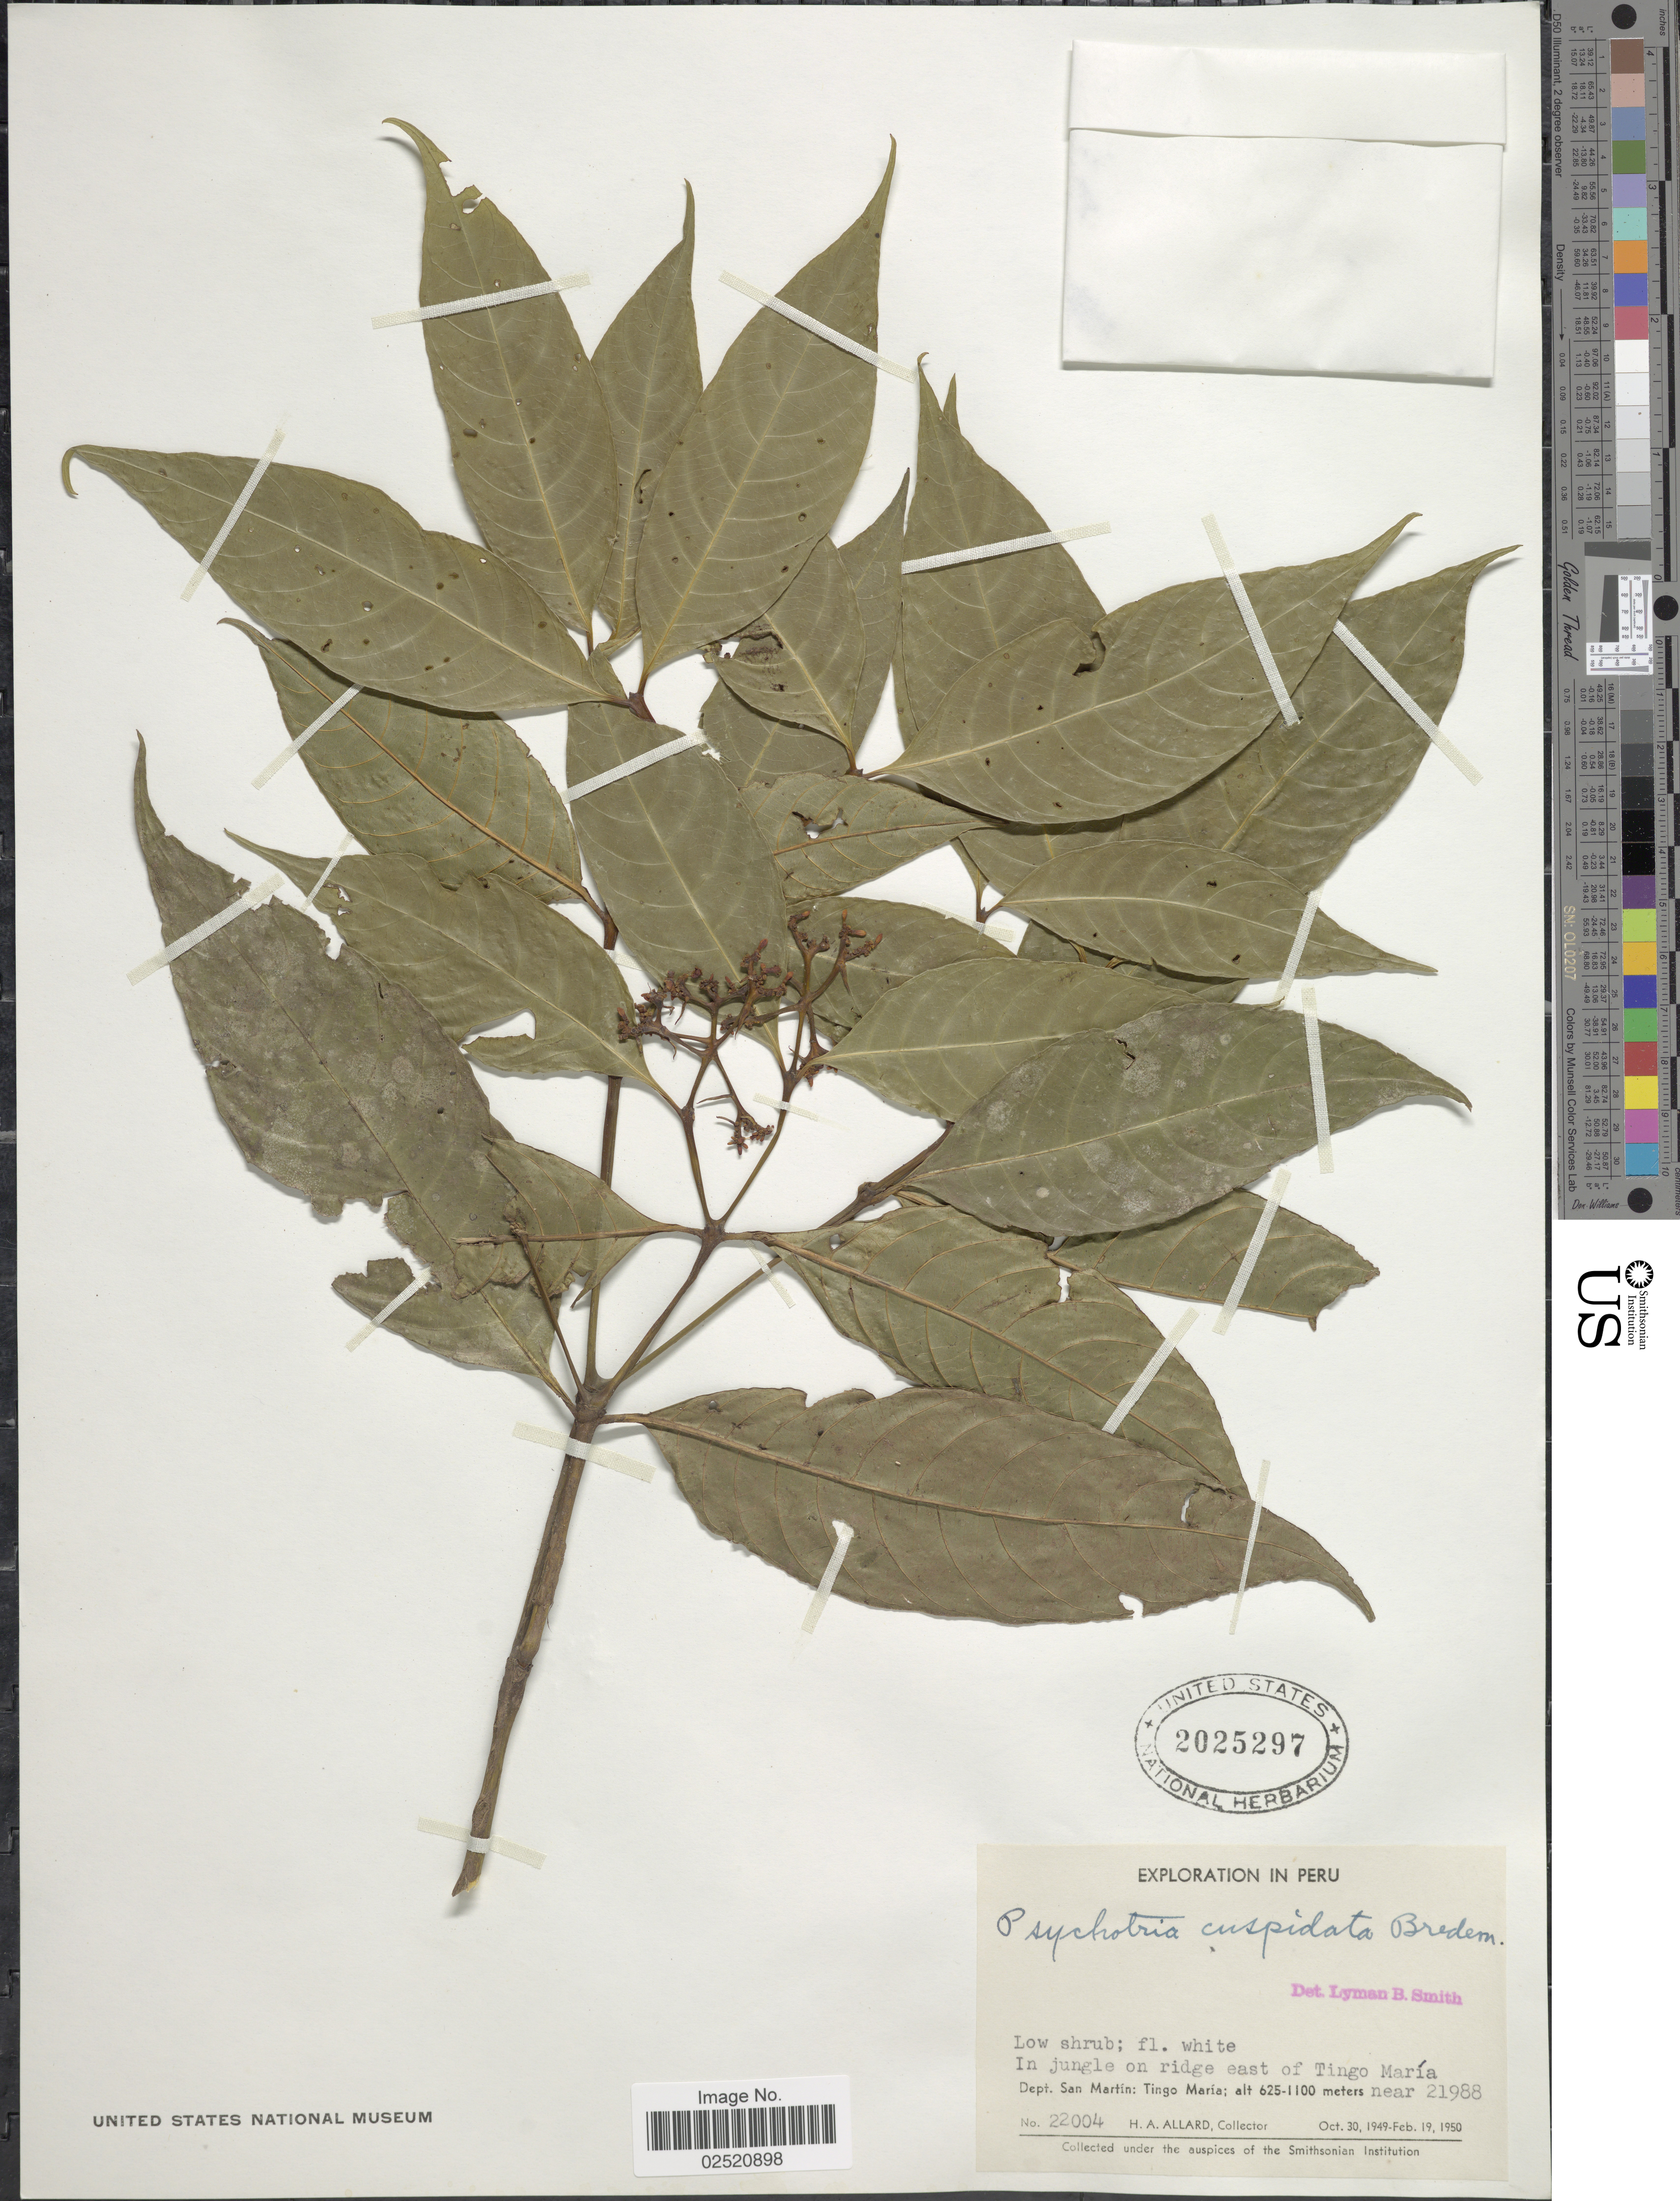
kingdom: Plantae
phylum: Tracheophyta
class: Magnoliopsida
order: Gentianales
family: Rubiaceae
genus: Psychotria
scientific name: Psychotria acuminata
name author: Benth.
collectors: H. A. Allard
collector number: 22004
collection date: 1949-10-30/1950-02-19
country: Peru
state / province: San Martín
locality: In jungle on ridge east of Tingo Maria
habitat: in jungle on ridge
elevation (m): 625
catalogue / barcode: US 2025297